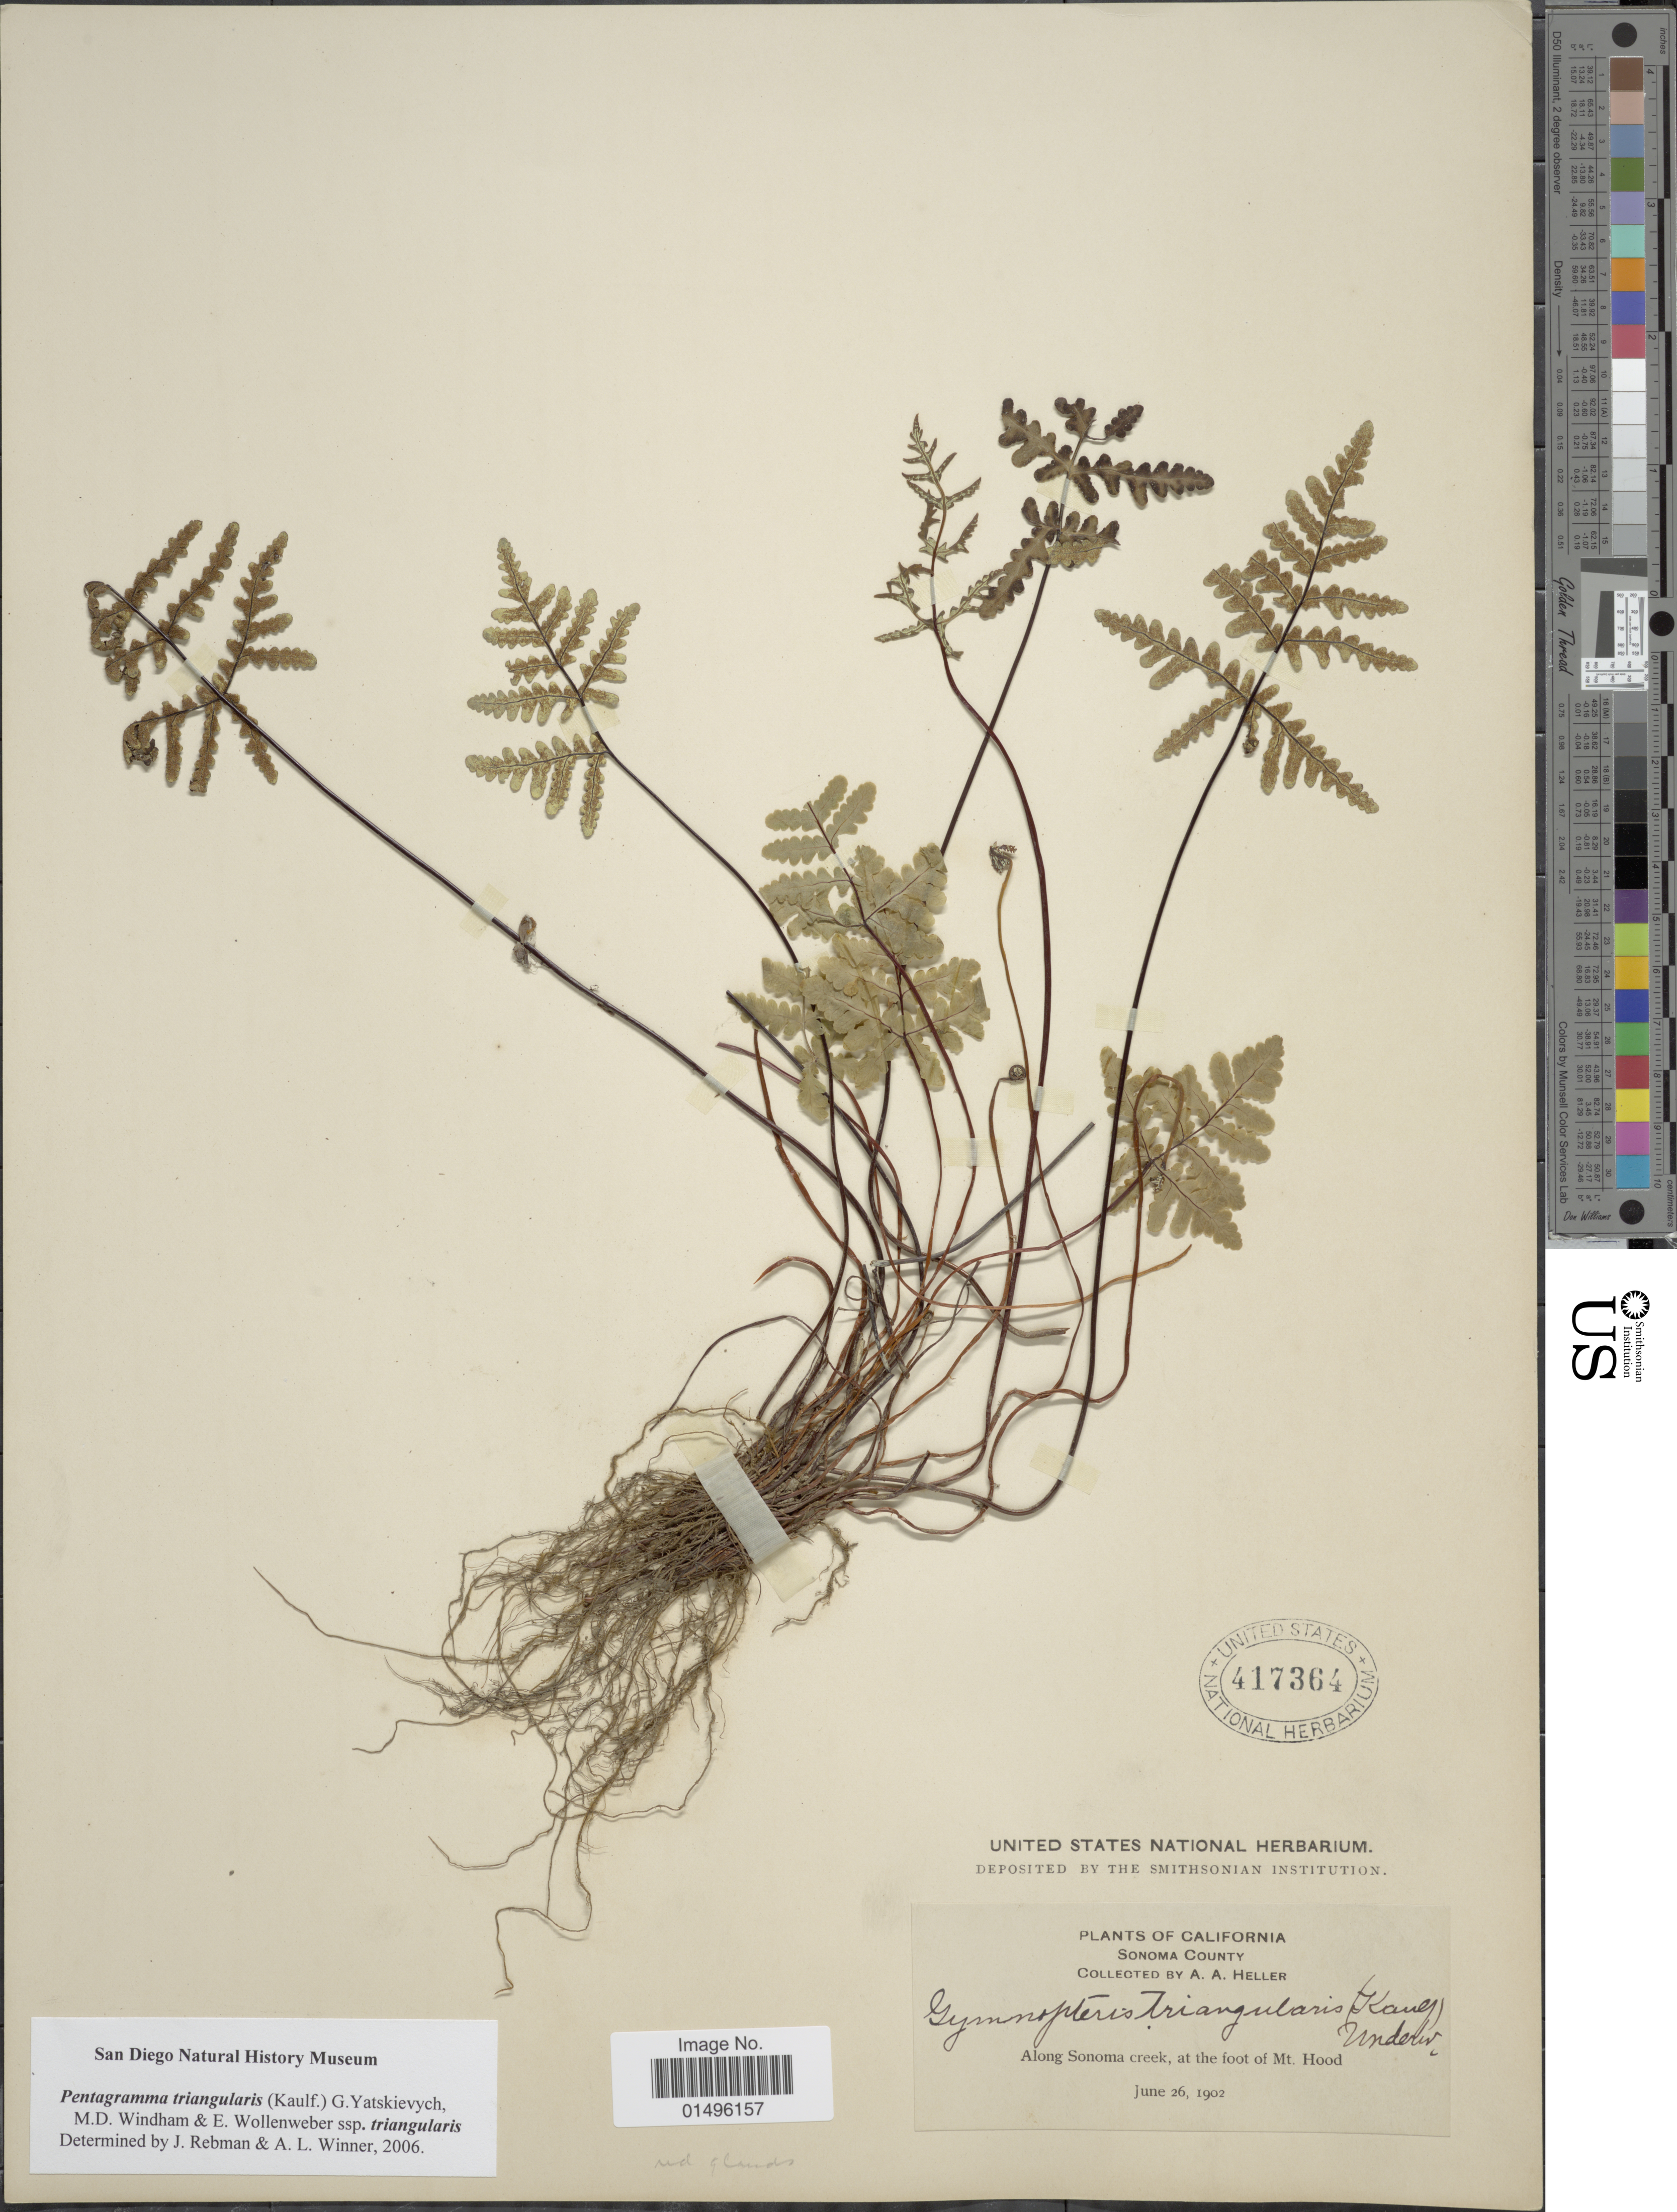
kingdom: Plantae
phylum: Tracheophyta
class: Polypodiopsida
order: Polypodiales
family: Pteridaceae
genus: Pentagramma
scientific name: Pentagramma triangularis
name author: (Kaulf.) Yatsk. et al.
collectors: A. A. Heller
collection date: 1902-06-26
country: United States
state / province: California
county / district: Sonoma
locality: California, Sonoma County, along Sonoma creek, at the foot of Mt Hood.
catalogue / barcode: US 417364